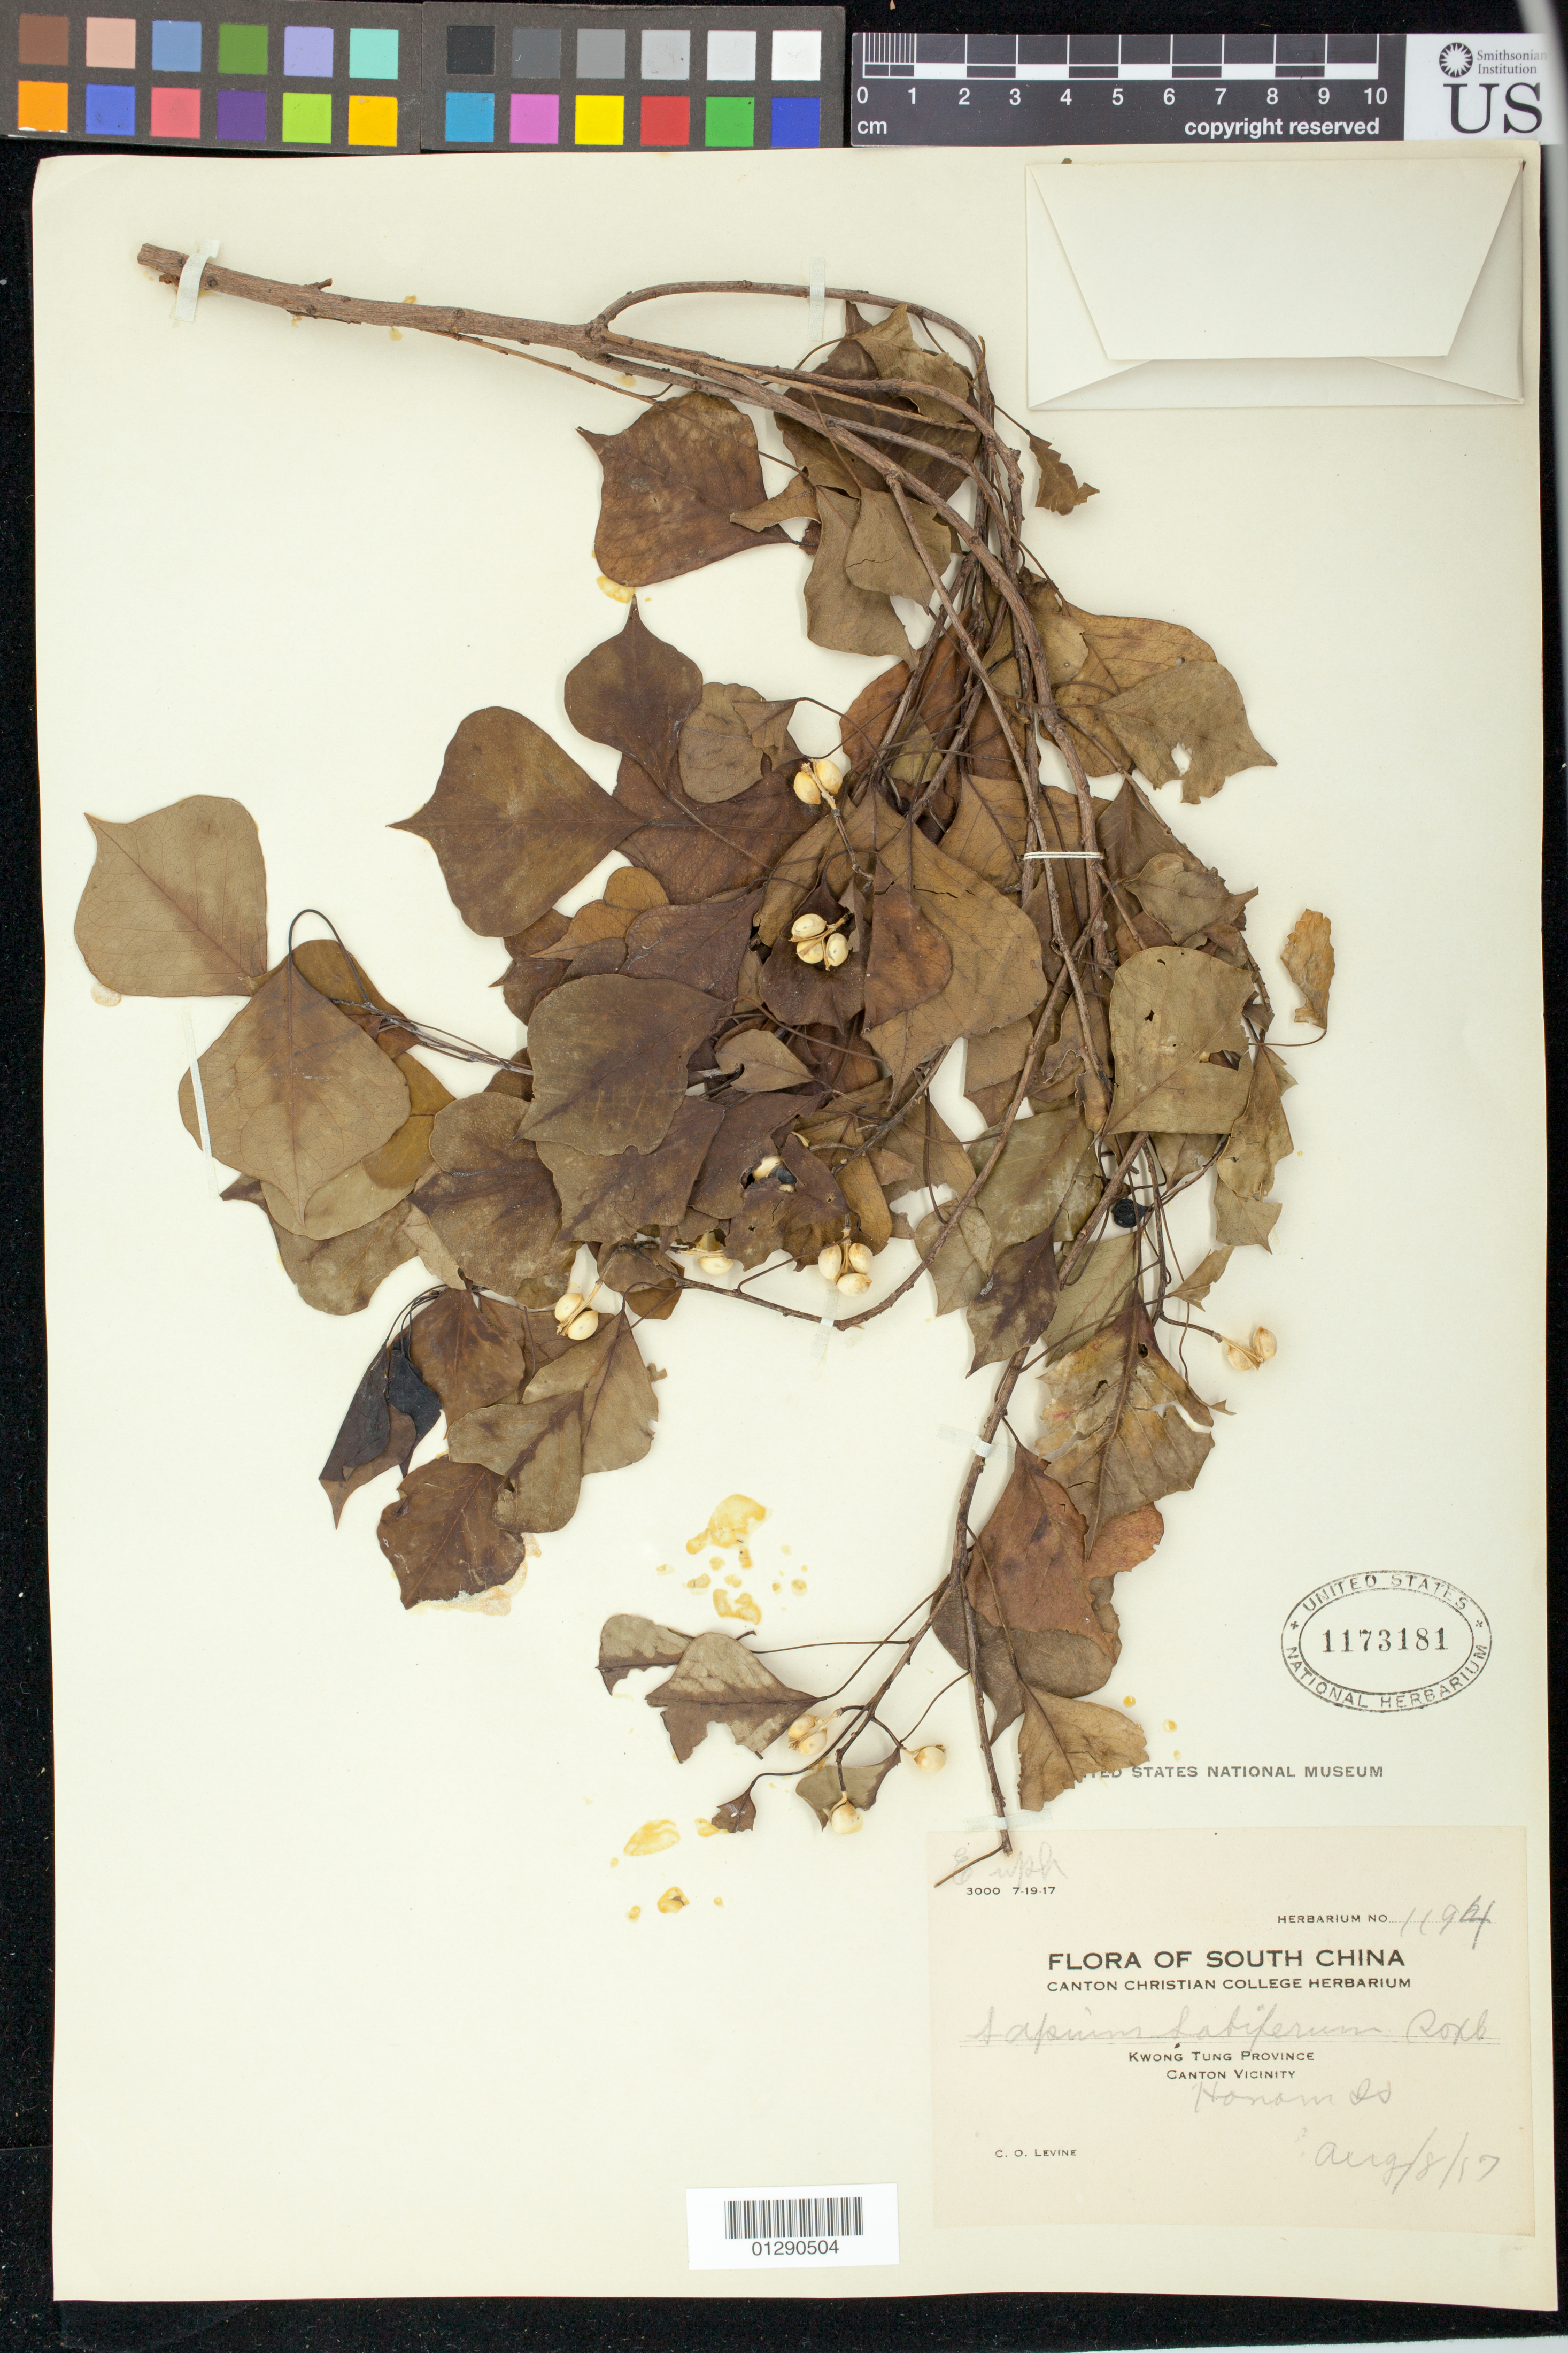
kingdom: Plantae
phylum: Tracheophyta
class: Magnoliopsida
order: Malpighiales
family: Euphorbiaceae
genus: Sapium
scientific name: Sapium sebiferum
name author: (L.) Roxb.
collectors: C. O. Levine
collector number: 1194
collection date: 1917-08-08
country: China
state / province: Guangdong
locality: Canton [Guangzhou] Vicinity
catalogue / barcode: US 1173181